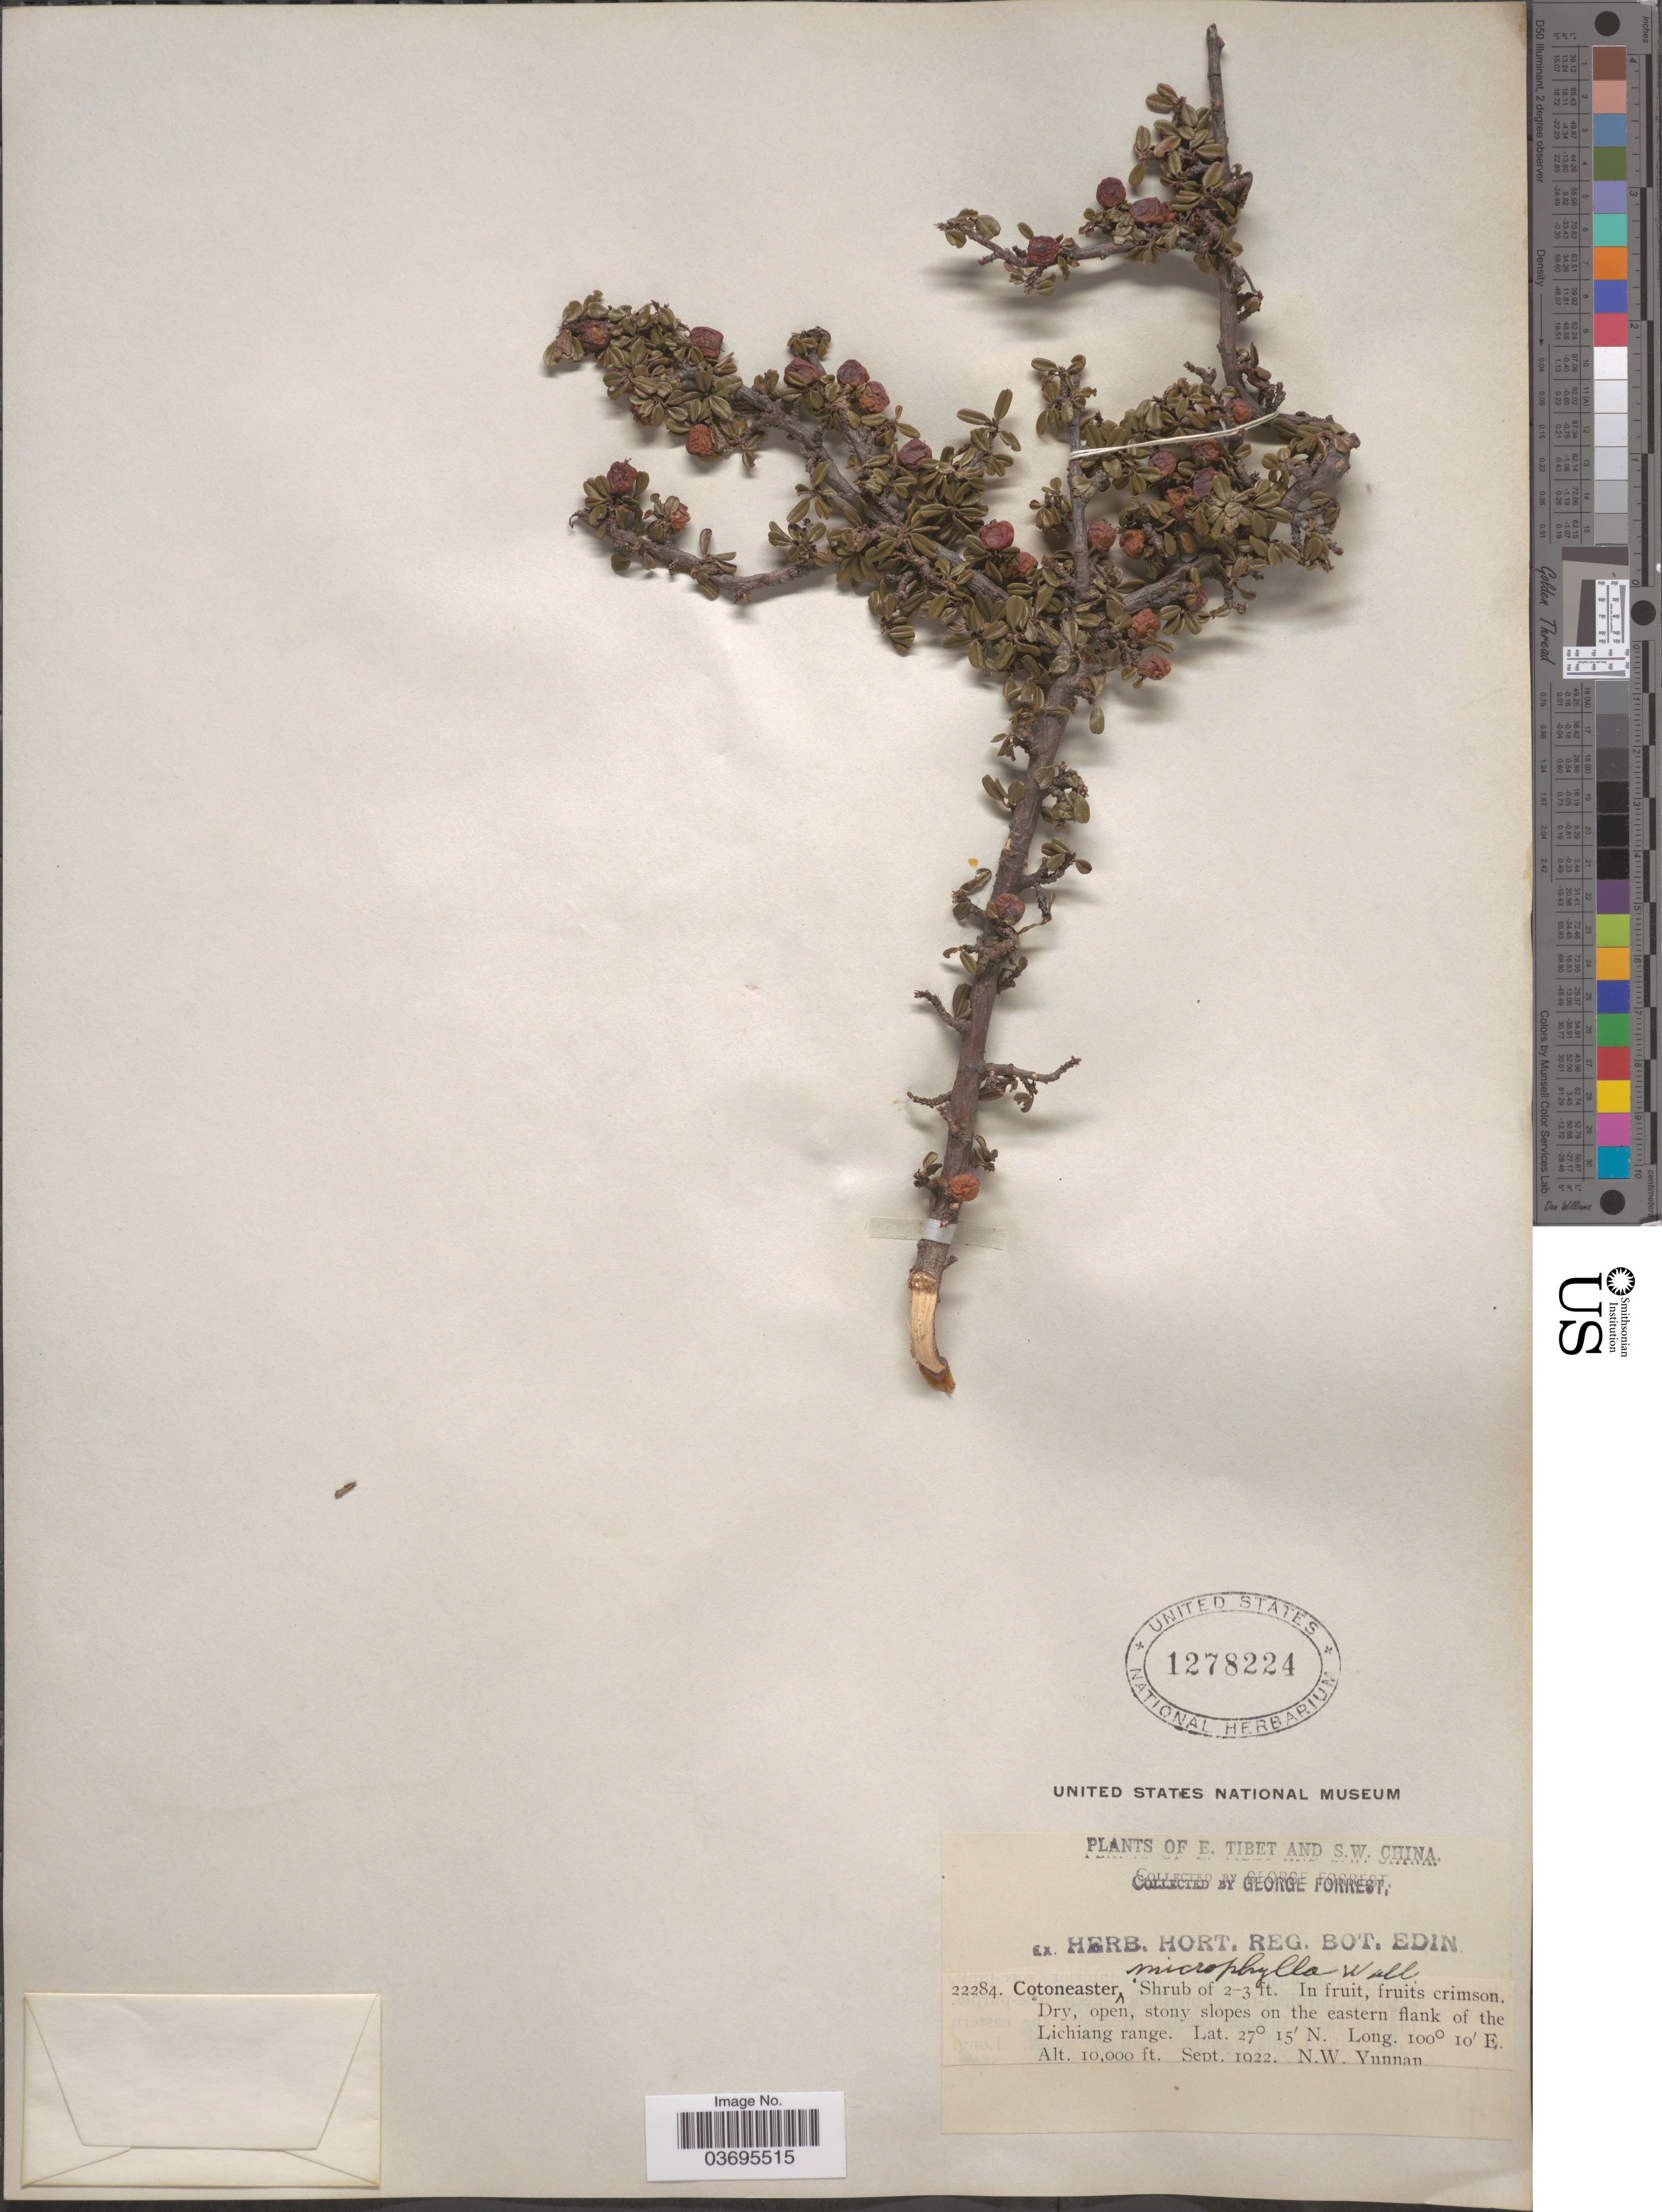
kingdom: Plantae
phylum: Tracheophyta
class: Magnoliopsida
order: Rosales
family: Rosaceae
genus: Cotoneaster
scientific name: Cotoneaster microphyllus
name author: Wall ex Lindl.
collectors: G. Forrest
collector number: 22284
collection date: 1922-09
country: China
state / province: Yunnan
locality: E. Tibet and S.W. China. Slopes on the eastern flank of the Lichiang range. N.W. Yunnan.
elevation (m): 3048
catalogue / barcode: US 1278224